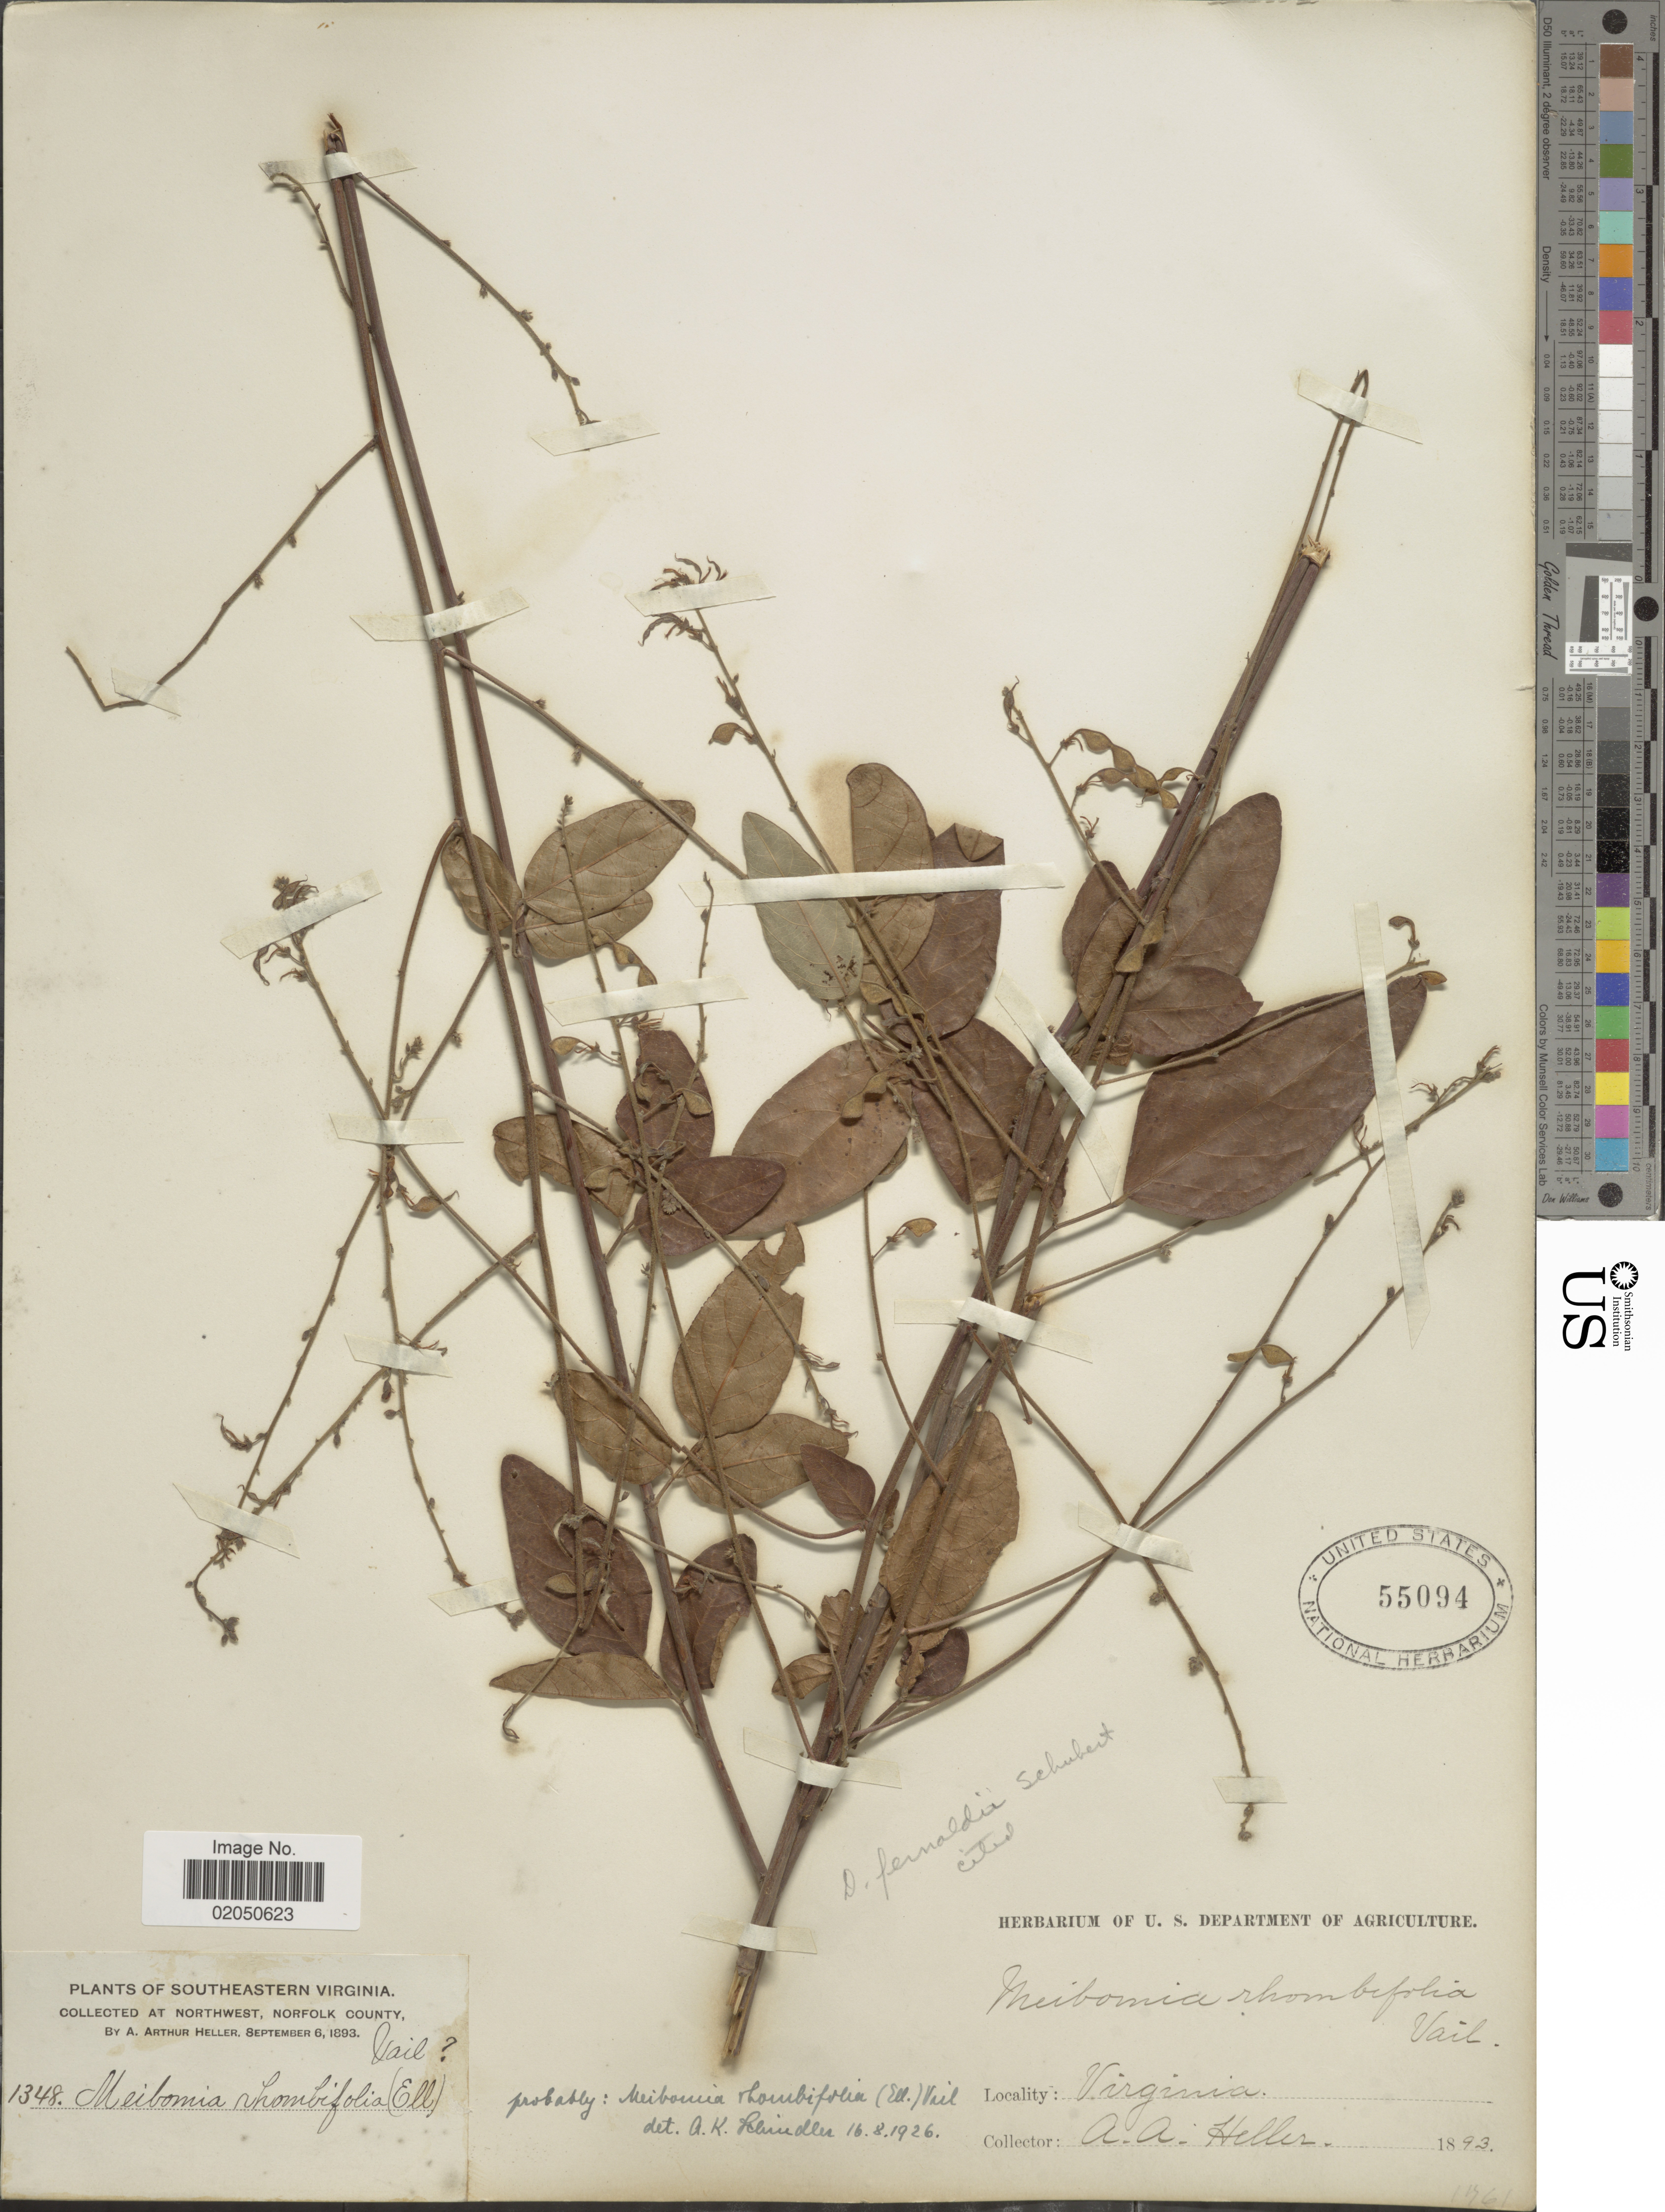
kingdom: Plantae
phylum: Tracheophyta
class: Magnoliopsida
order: Fabales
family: Fabaceae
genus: Desmodium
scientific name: Desmodium fernaldii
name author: B.G. Schub.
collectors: A. A. Heller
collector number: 1348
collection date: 1893-09-06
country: United States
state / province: Virginia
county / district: City of Norfolk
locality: Southeastern Virginia, at Northwest, Norfolk County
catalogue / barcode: US 55094